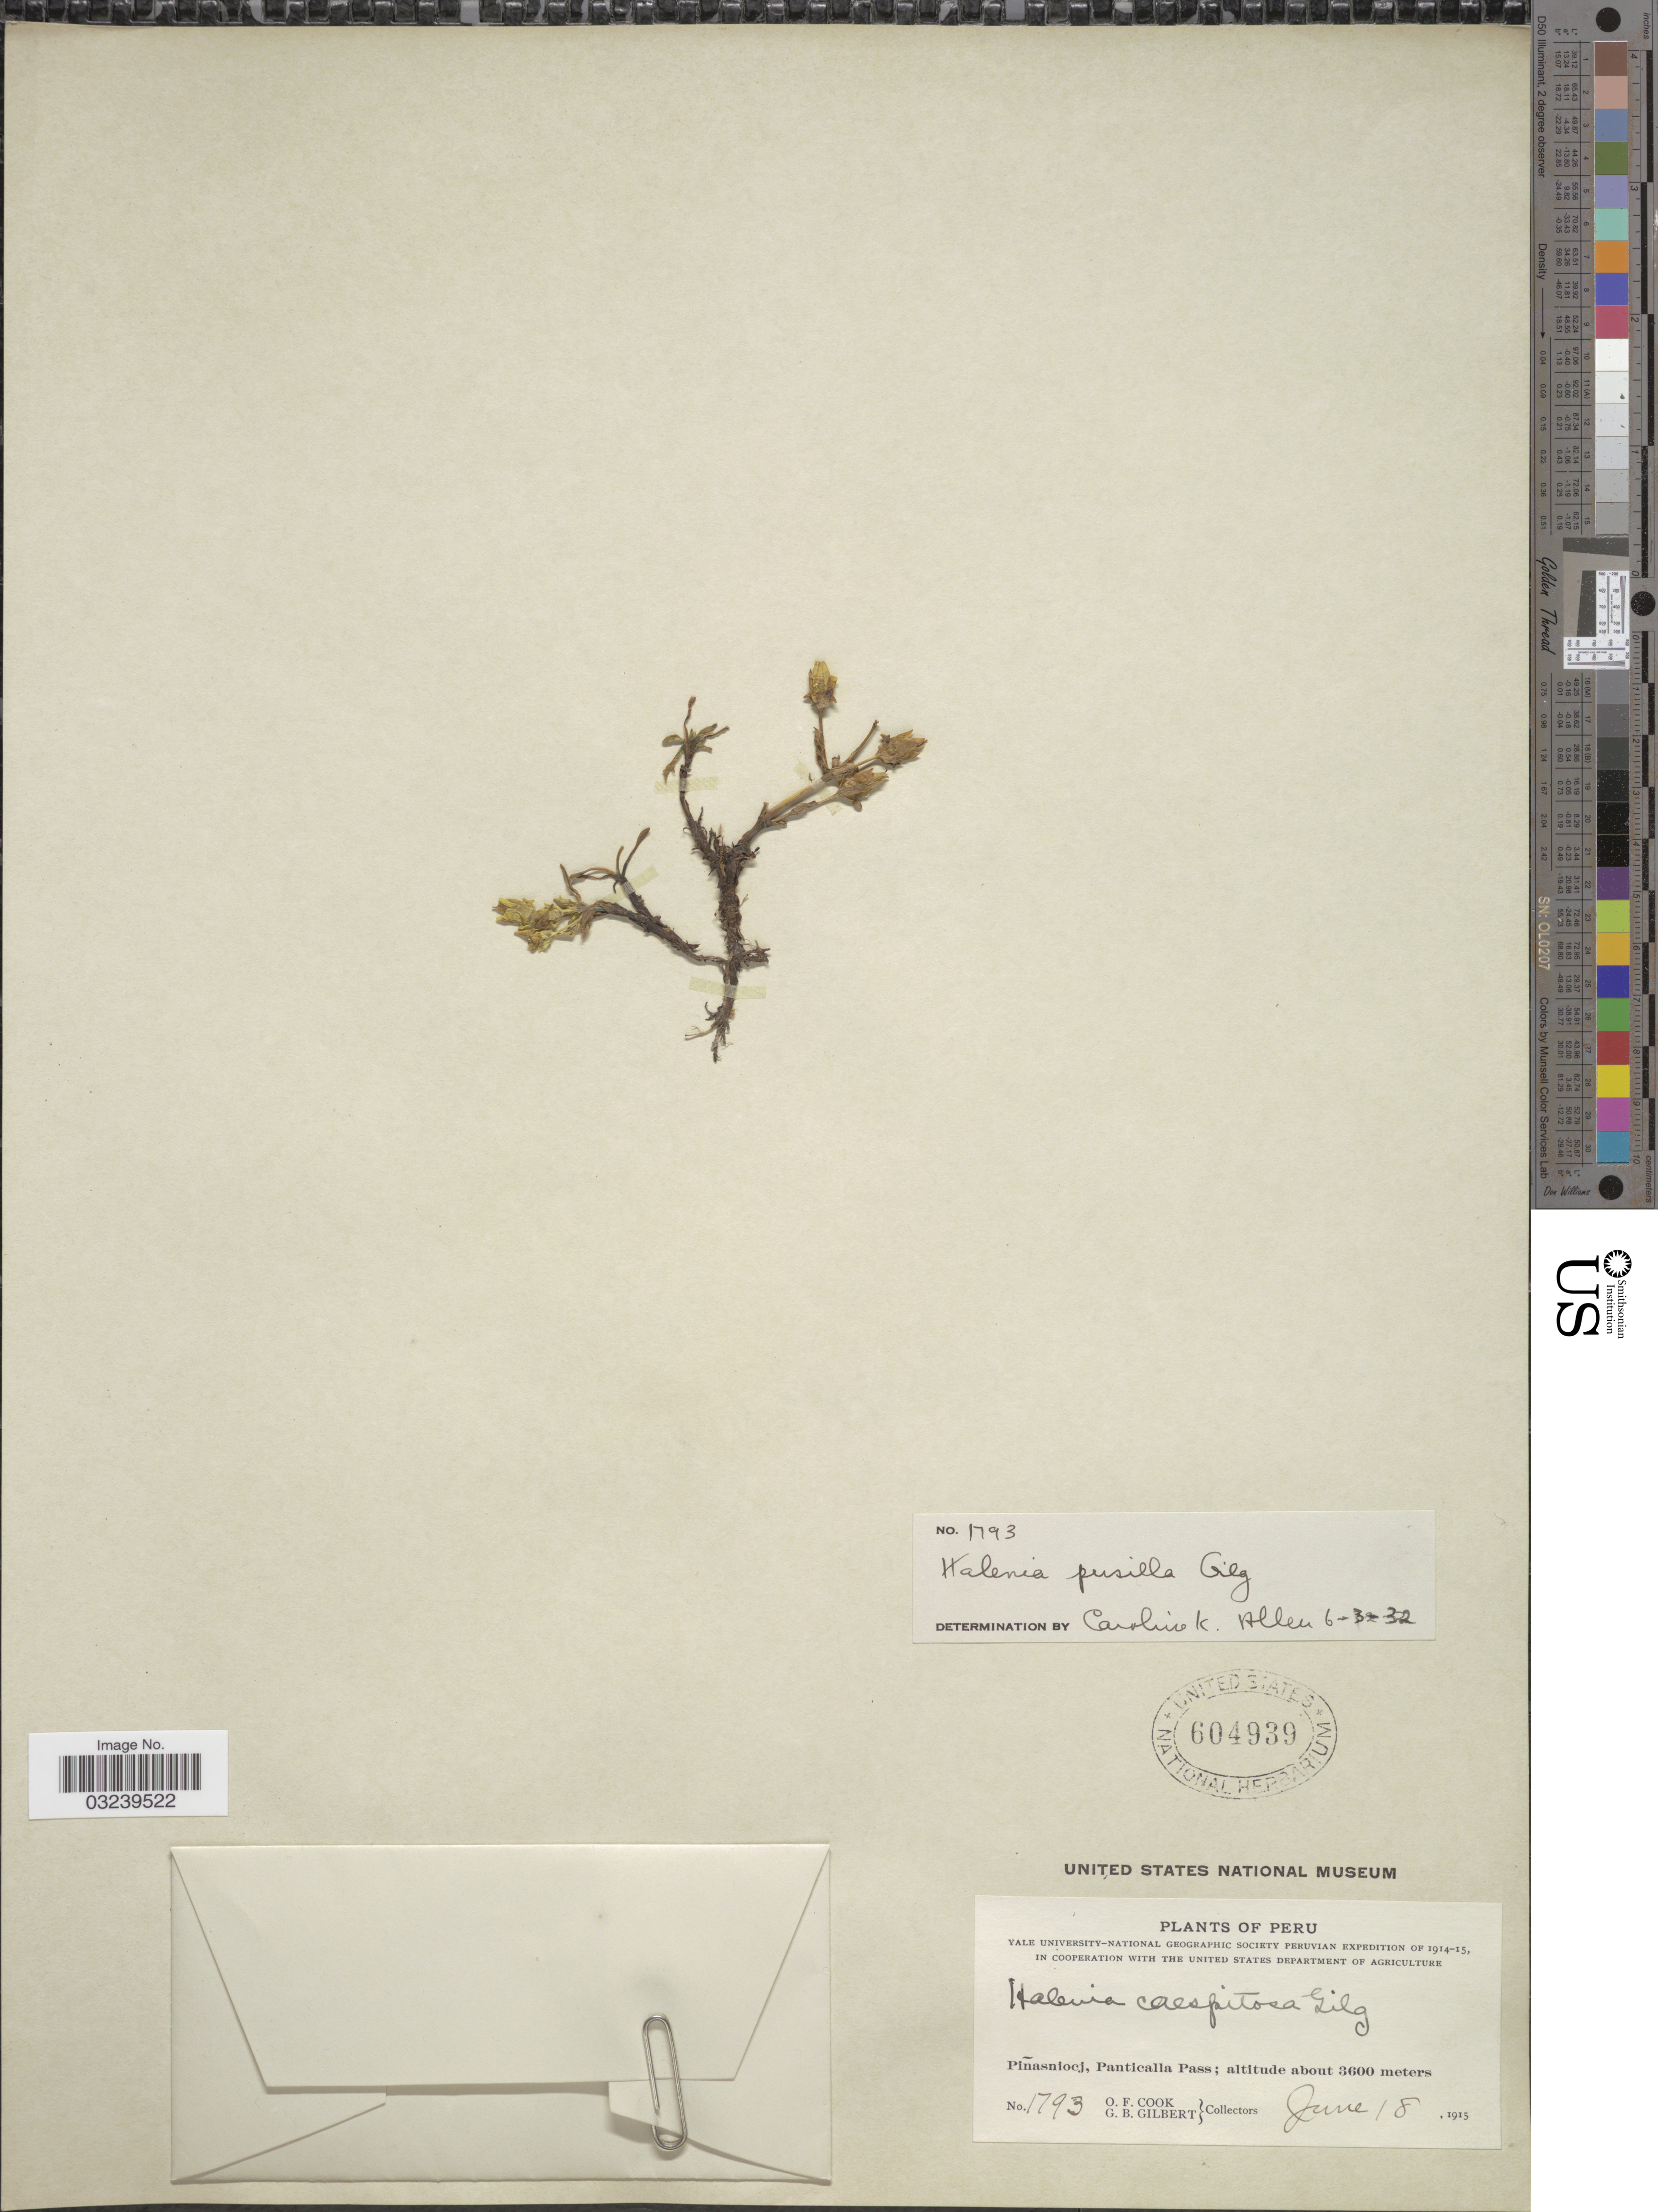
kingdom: Plantae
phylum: Tracheophyta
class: Magnoliopsida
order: Gentianales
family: Gentianaceae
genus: Halenia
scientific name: Halenia pusilla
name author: Gilg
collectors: O. F. Cook & G. B. Gilbert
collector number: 1793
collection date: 1915-06-18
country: Peru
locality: Piñasniocj, Panticalla Pass.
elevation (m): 3600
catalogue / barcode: US 604939